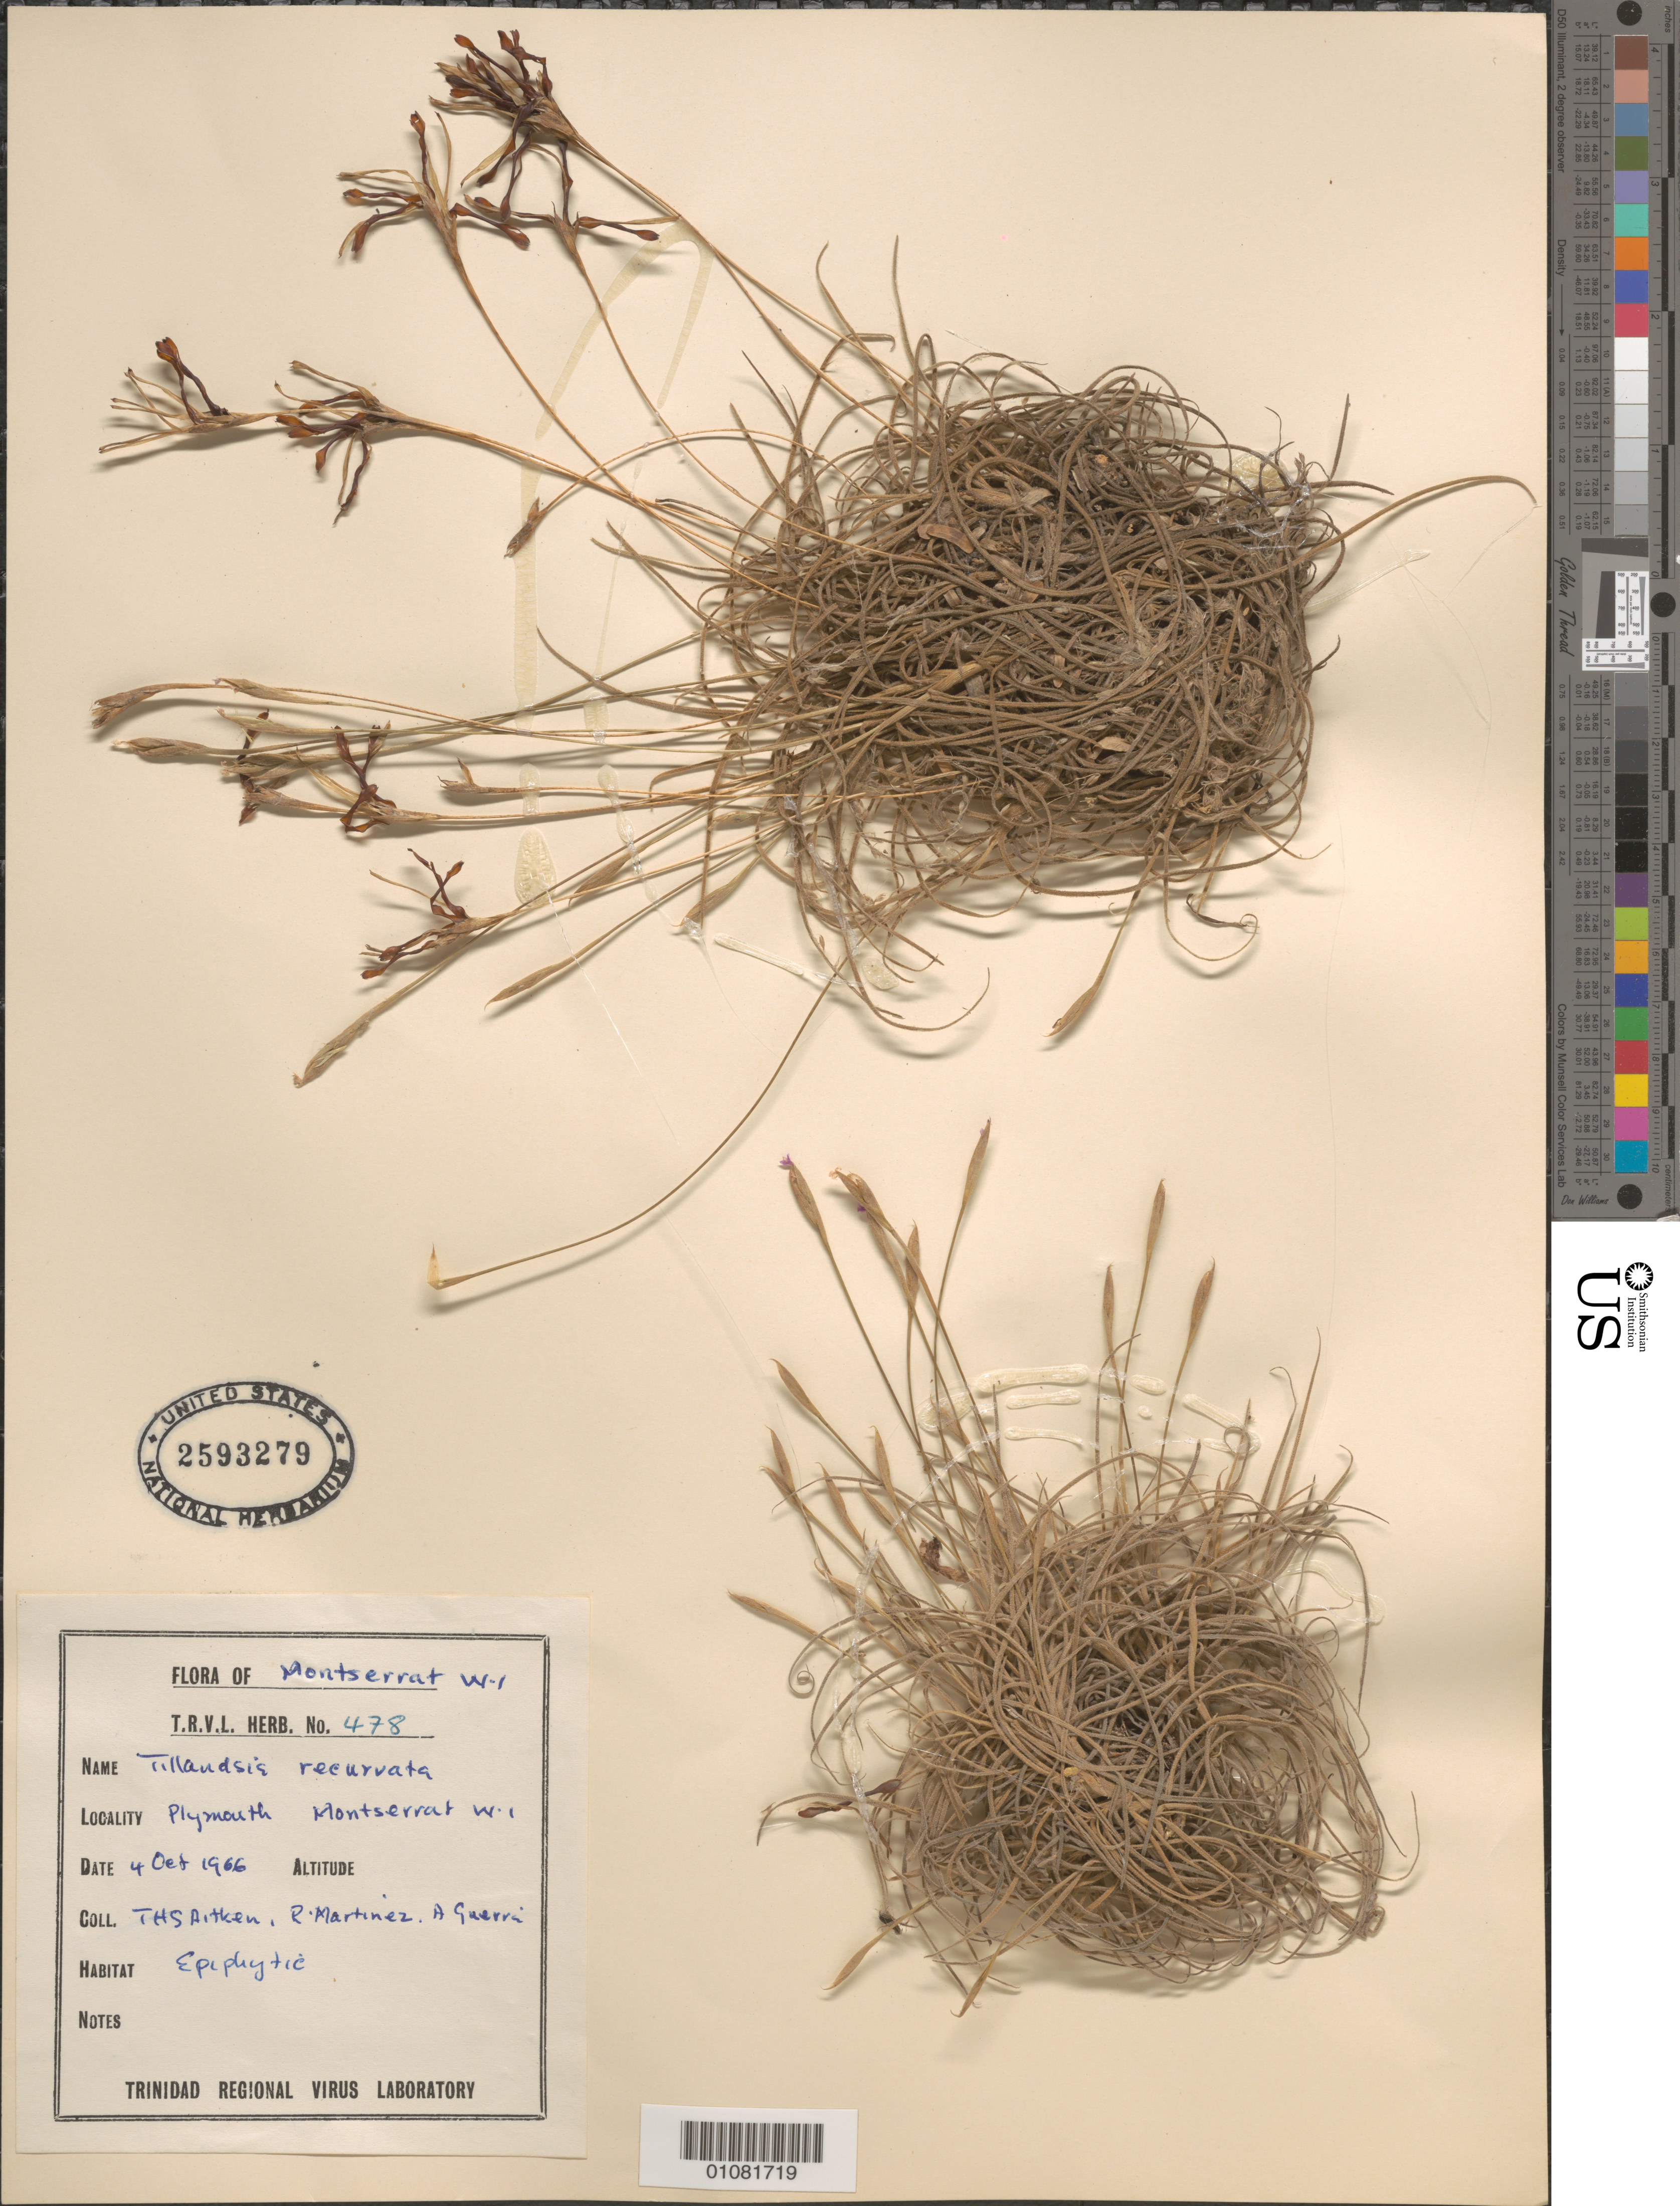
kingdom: Plantae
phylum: Tracheophyta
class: Liliopsida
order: Poales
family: Bromeliaceae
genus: Tillandsia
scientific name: Tillandsia recurvata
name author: L.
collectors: T. Aitken, R. Martinez & A. Guerra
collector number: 478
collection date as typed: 04 Oct 1966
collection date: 1966-10-04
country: Montserrat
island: Montserrat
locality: Plymouth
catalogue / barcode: US 2593279